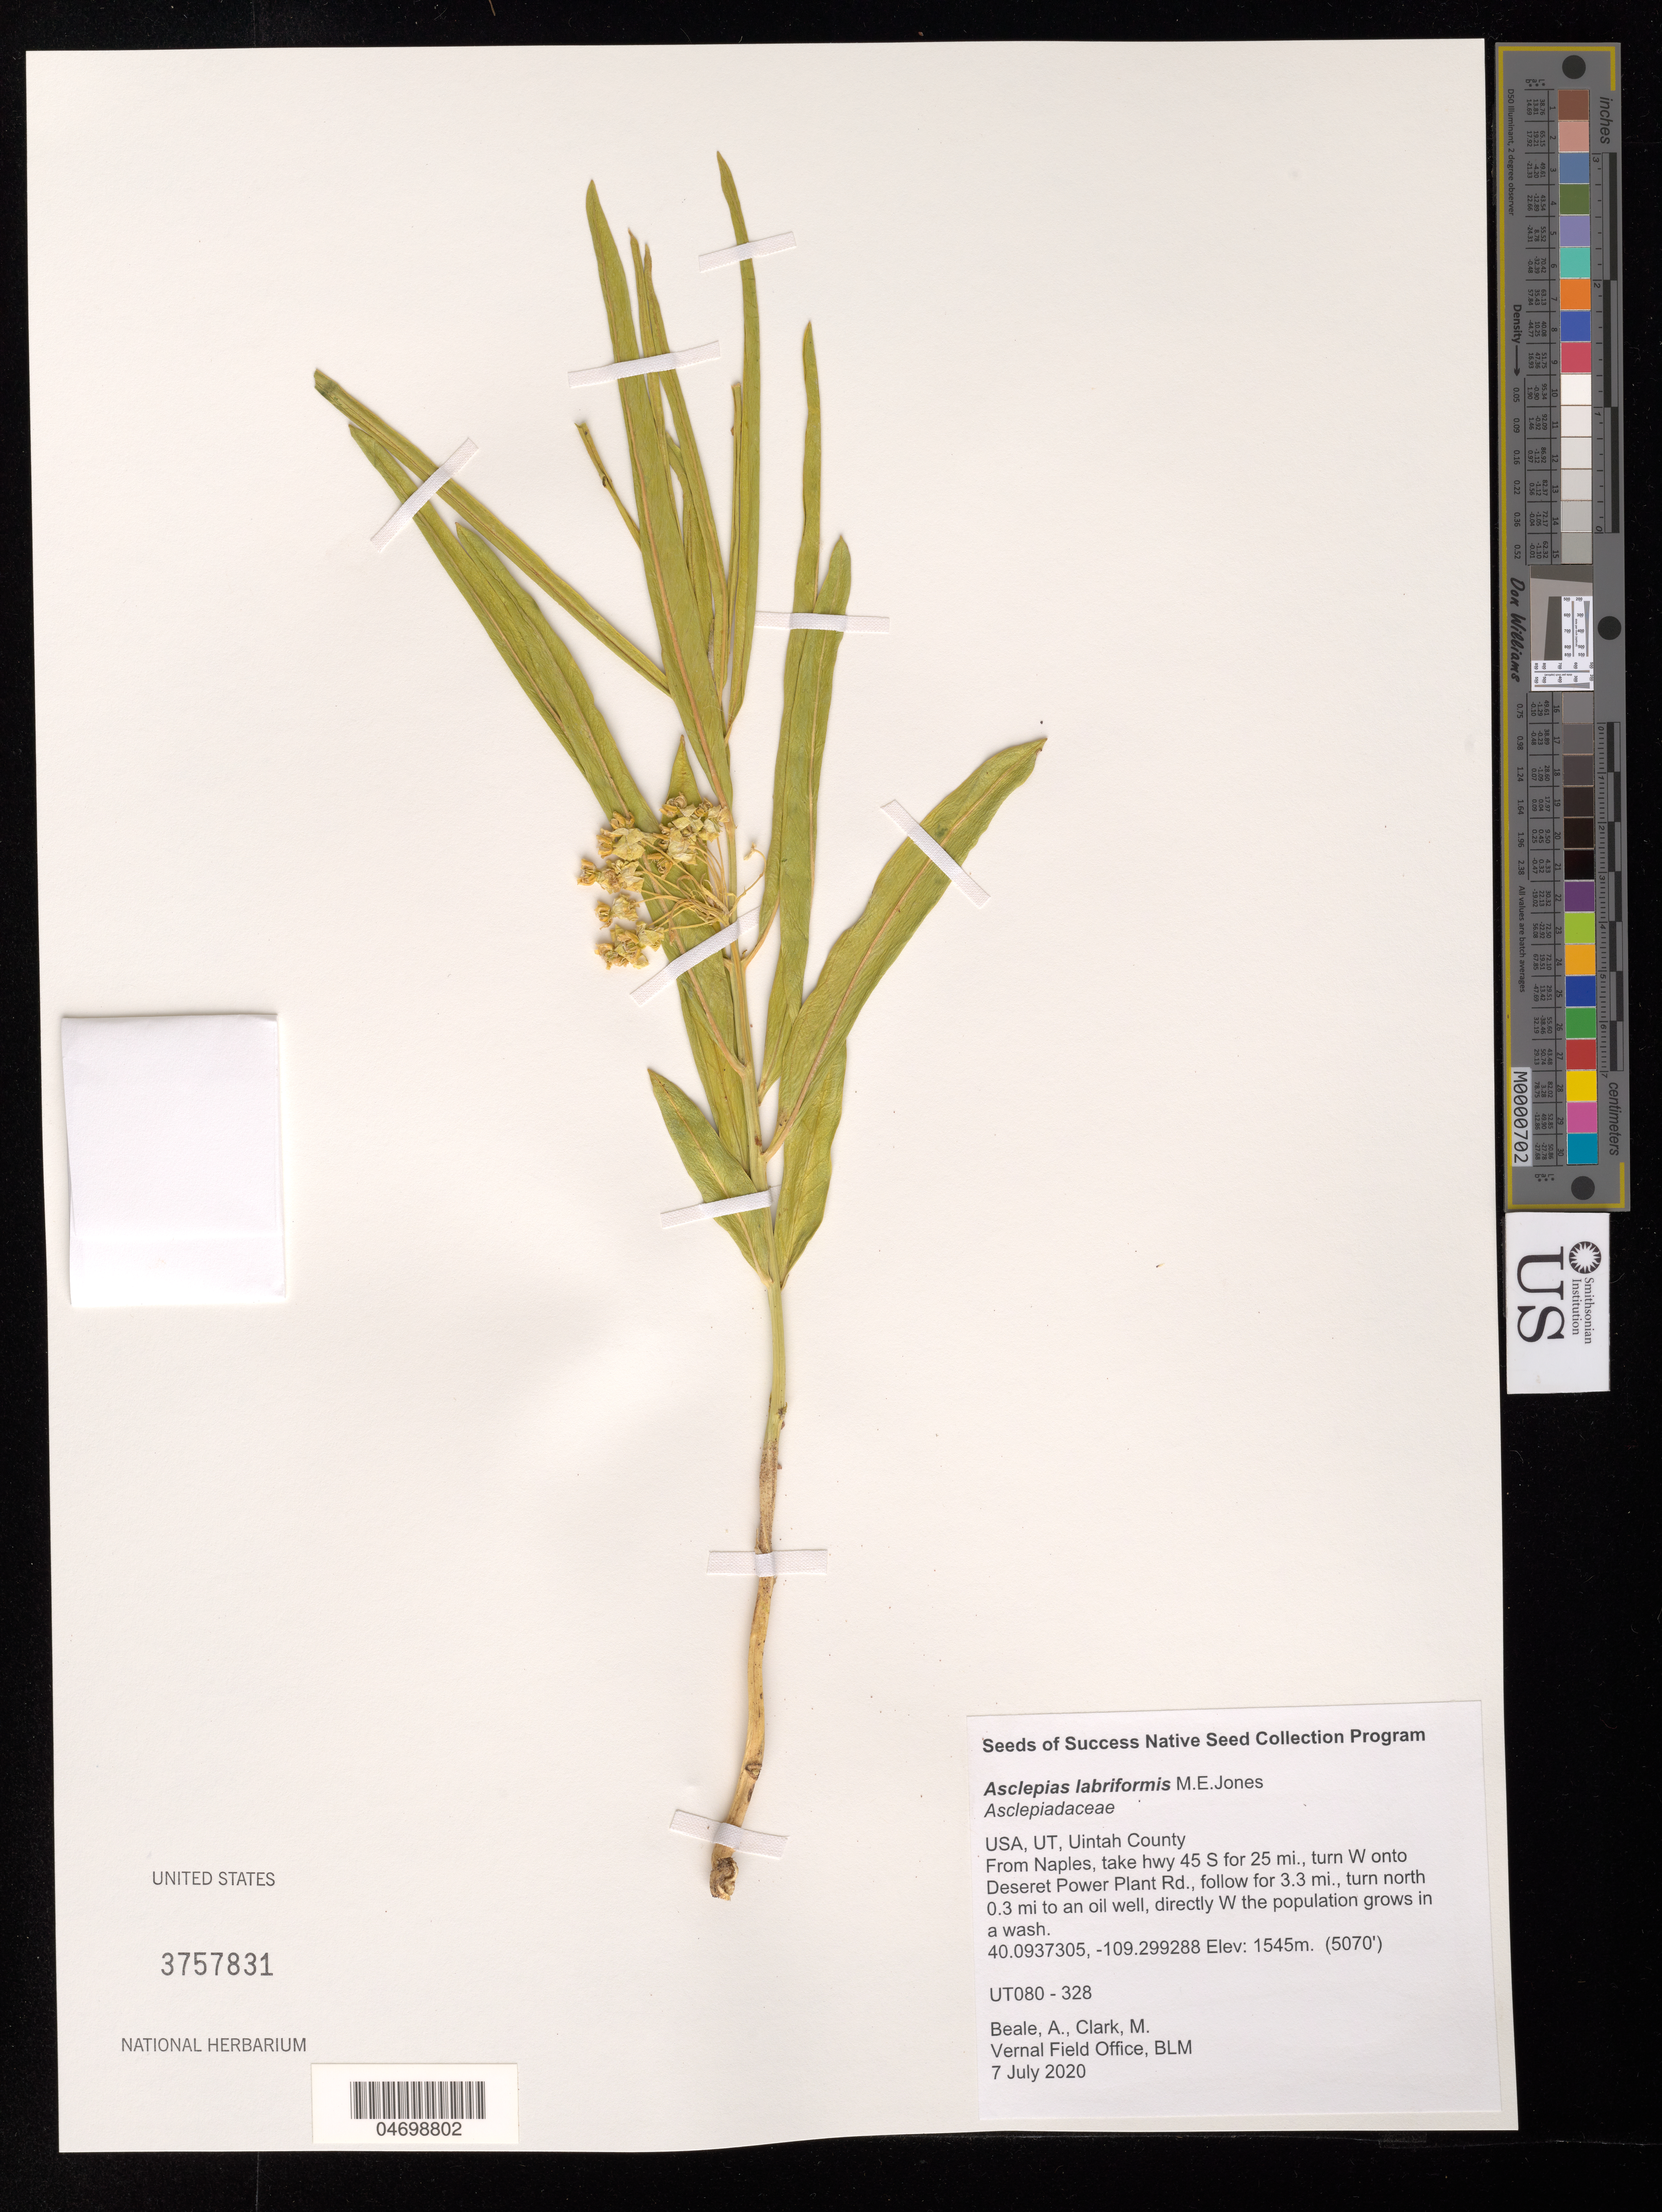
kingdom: Plantae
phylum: Tracheophyta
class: Magnoliopsida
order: Gentianales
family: Apocynaceae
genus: Asclepias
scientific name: Asclepias labriformis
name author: M.E. Jones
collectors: A. Beale & M. Clark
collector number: UT080-328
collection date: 2020-07-07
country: United States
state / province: Utah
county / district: Uintah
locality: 3.3 mi. on Desert Power Plant Rd, north 0.3 mi to an oil well.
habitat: Wash.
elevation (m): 1545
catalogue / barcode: US 3757831